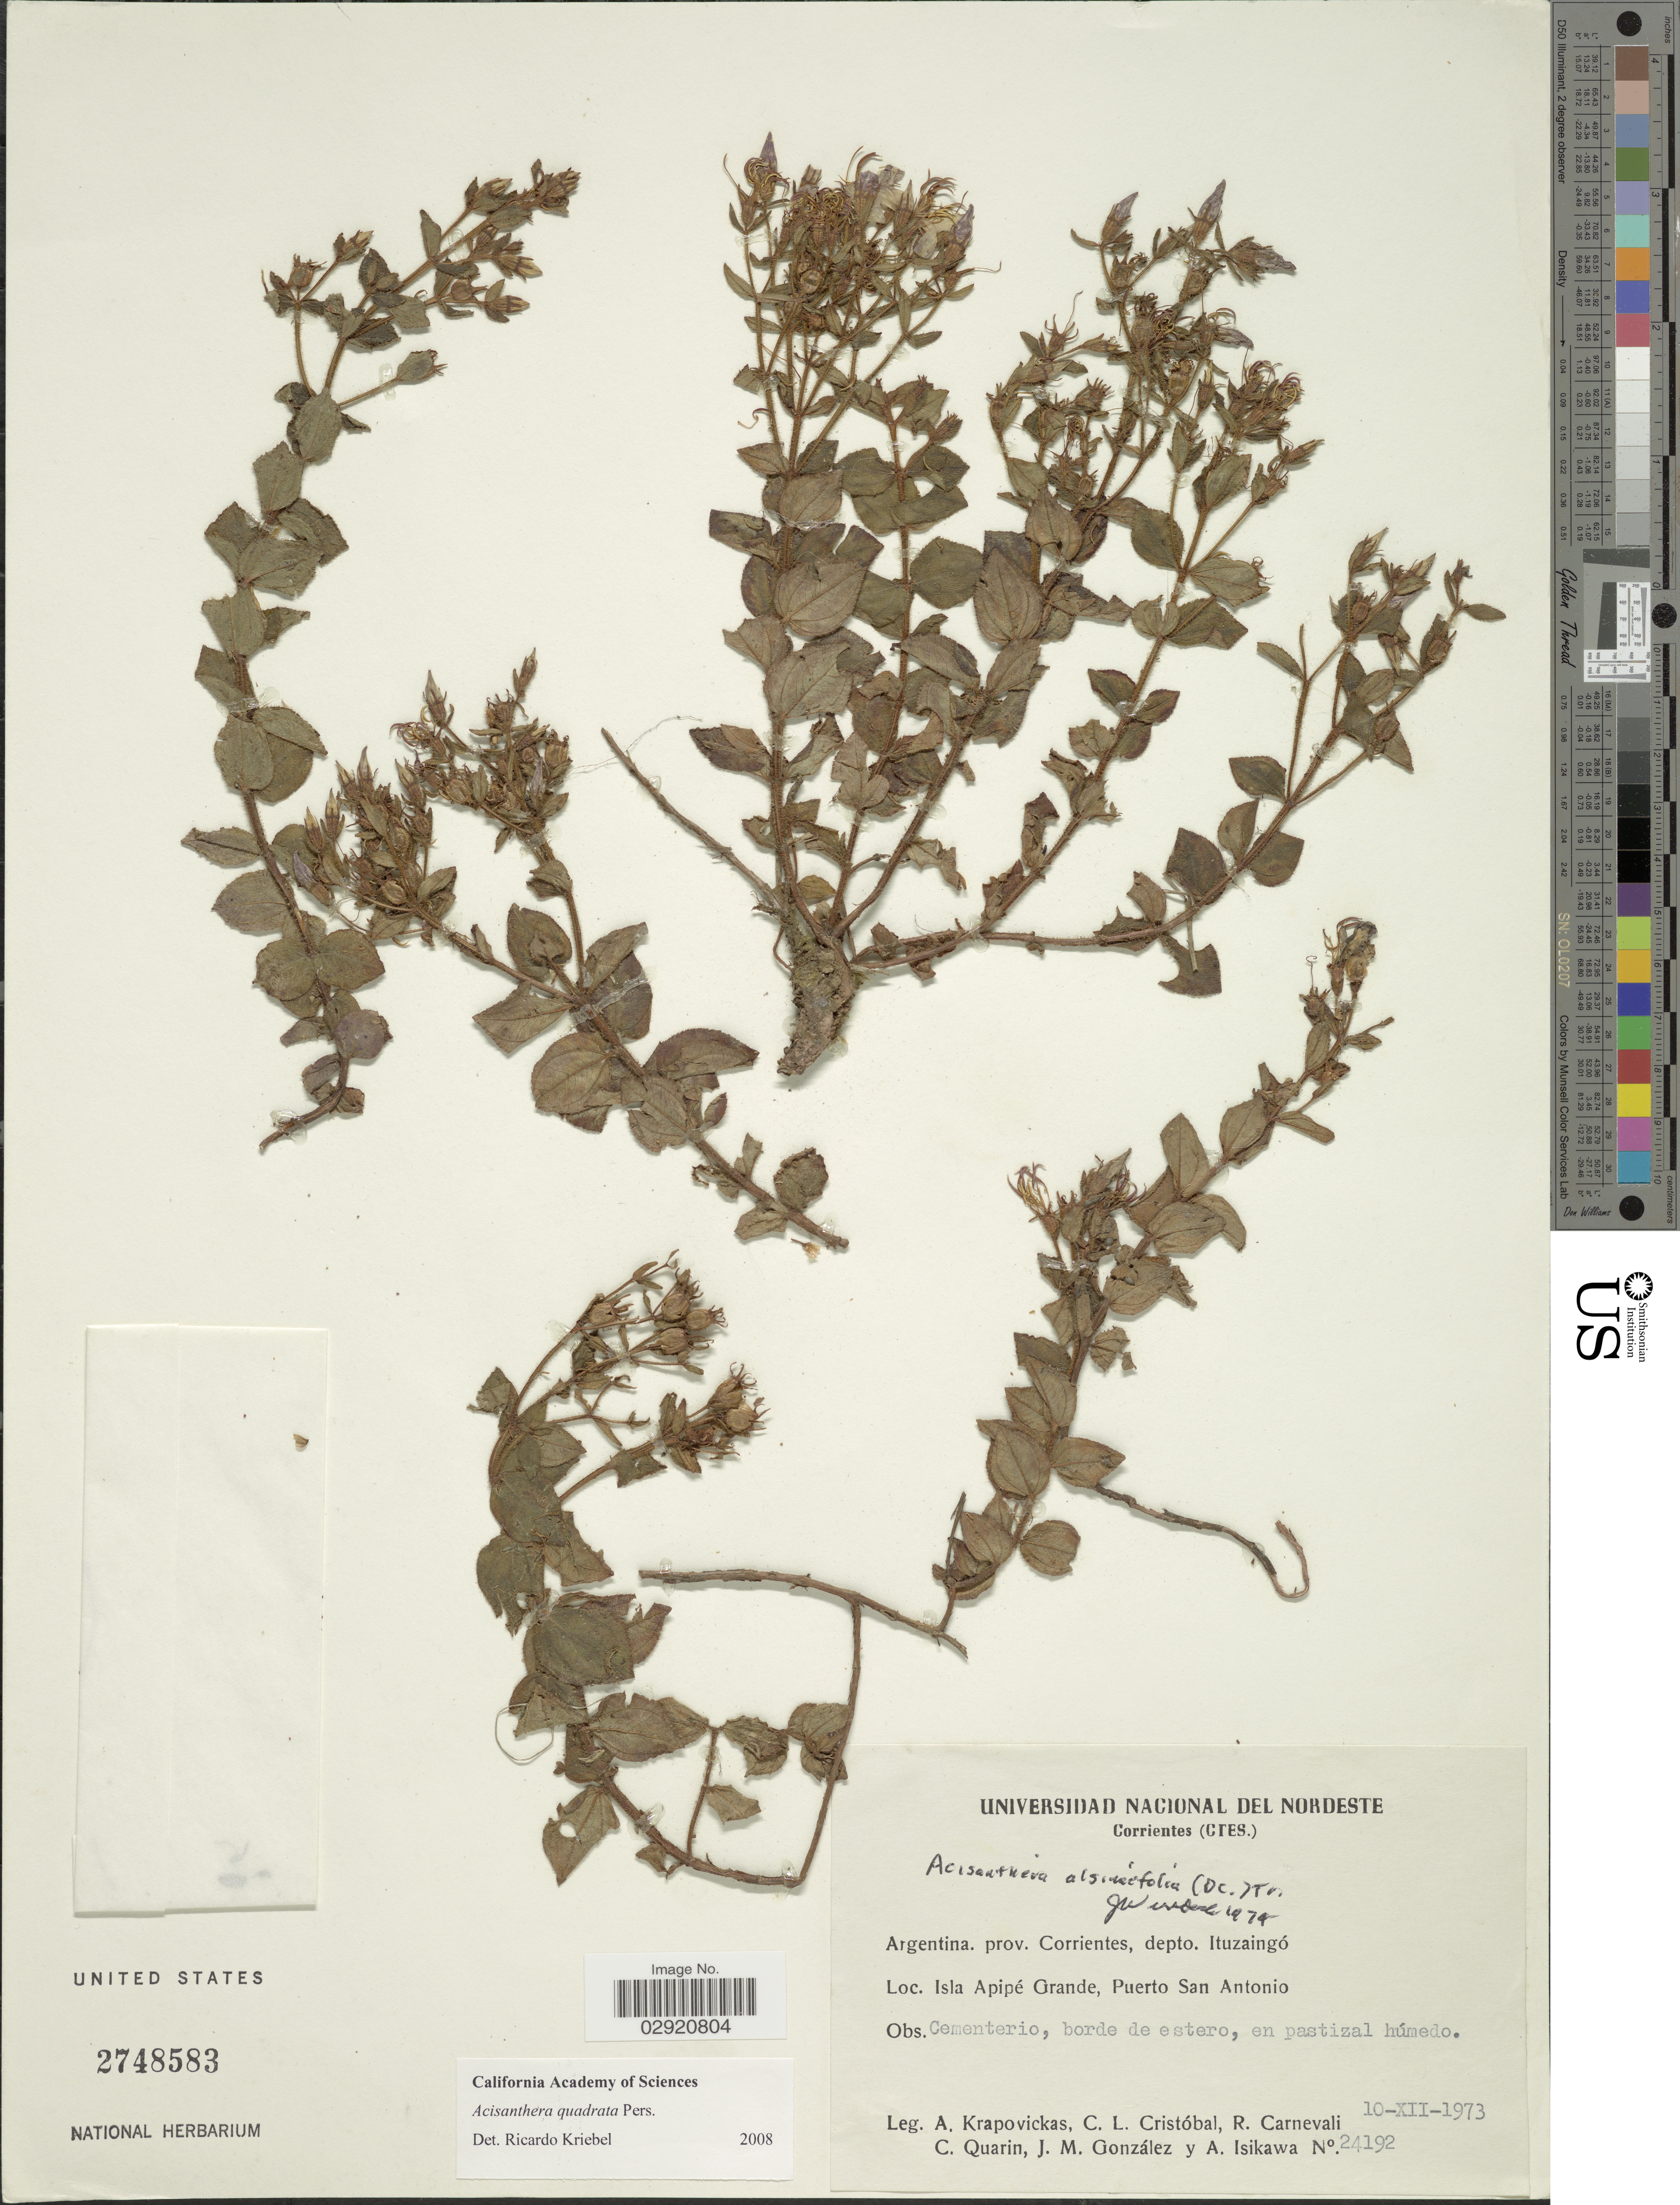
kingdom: Plantae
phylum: Tracheophyta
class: Magnoliopsida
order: Myrtales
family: Melastomataceae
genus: Acisanthera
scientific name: Acisanthera alsinefolia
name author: (DC.) Triana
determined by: Nunes da Silva, Diego, (RB), Jardim Botanico do Rio de Janeiro - Herbario (BRAZIL)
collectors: A. Krapovickas, C. L. Cristóbal, R. Carnevali, C. Quarin & et al.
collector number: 24192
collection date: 1973-12-10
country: Argentina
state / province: Corrientes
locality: Depto. Ituzaingó. Isla Apipé Grande, Puerto San Antonio.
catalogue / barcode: US 2748583